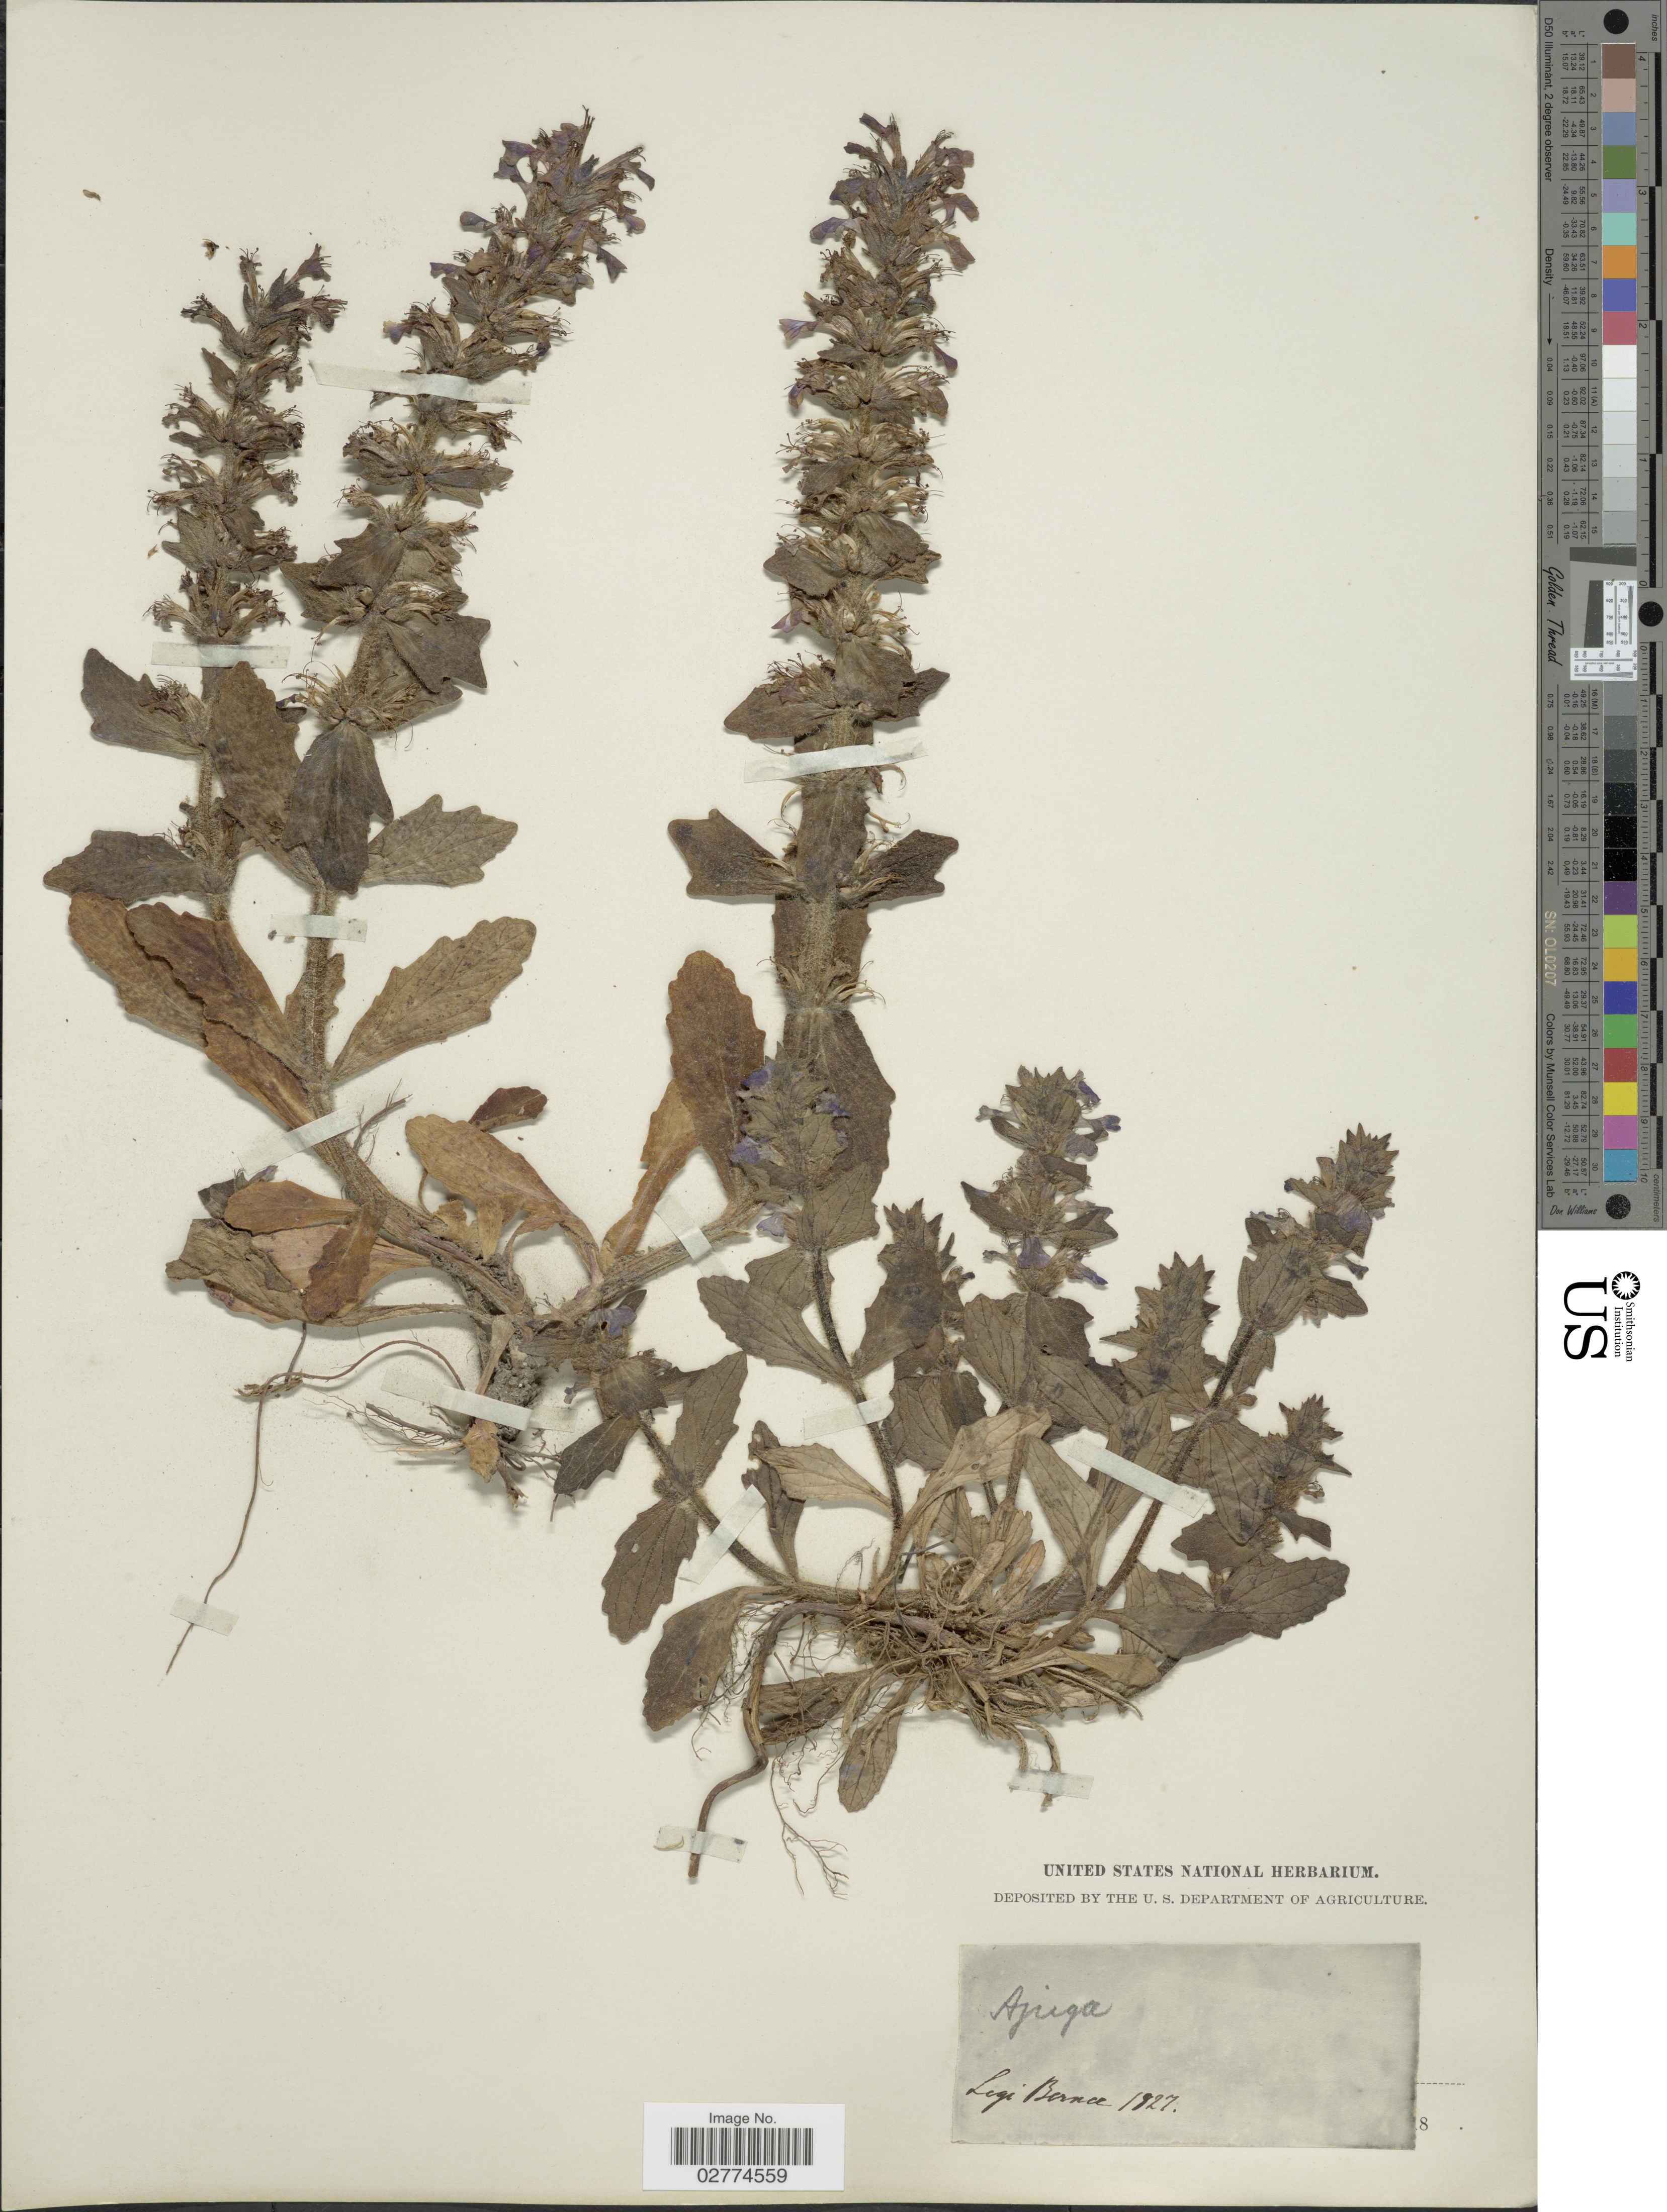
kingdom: Plantae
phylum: Tracheophyta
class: Magnoliopsida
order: Lamiales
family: Lamiaceae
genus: Ajuga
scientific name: Ajuga sp.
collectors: Bernce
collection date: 1827